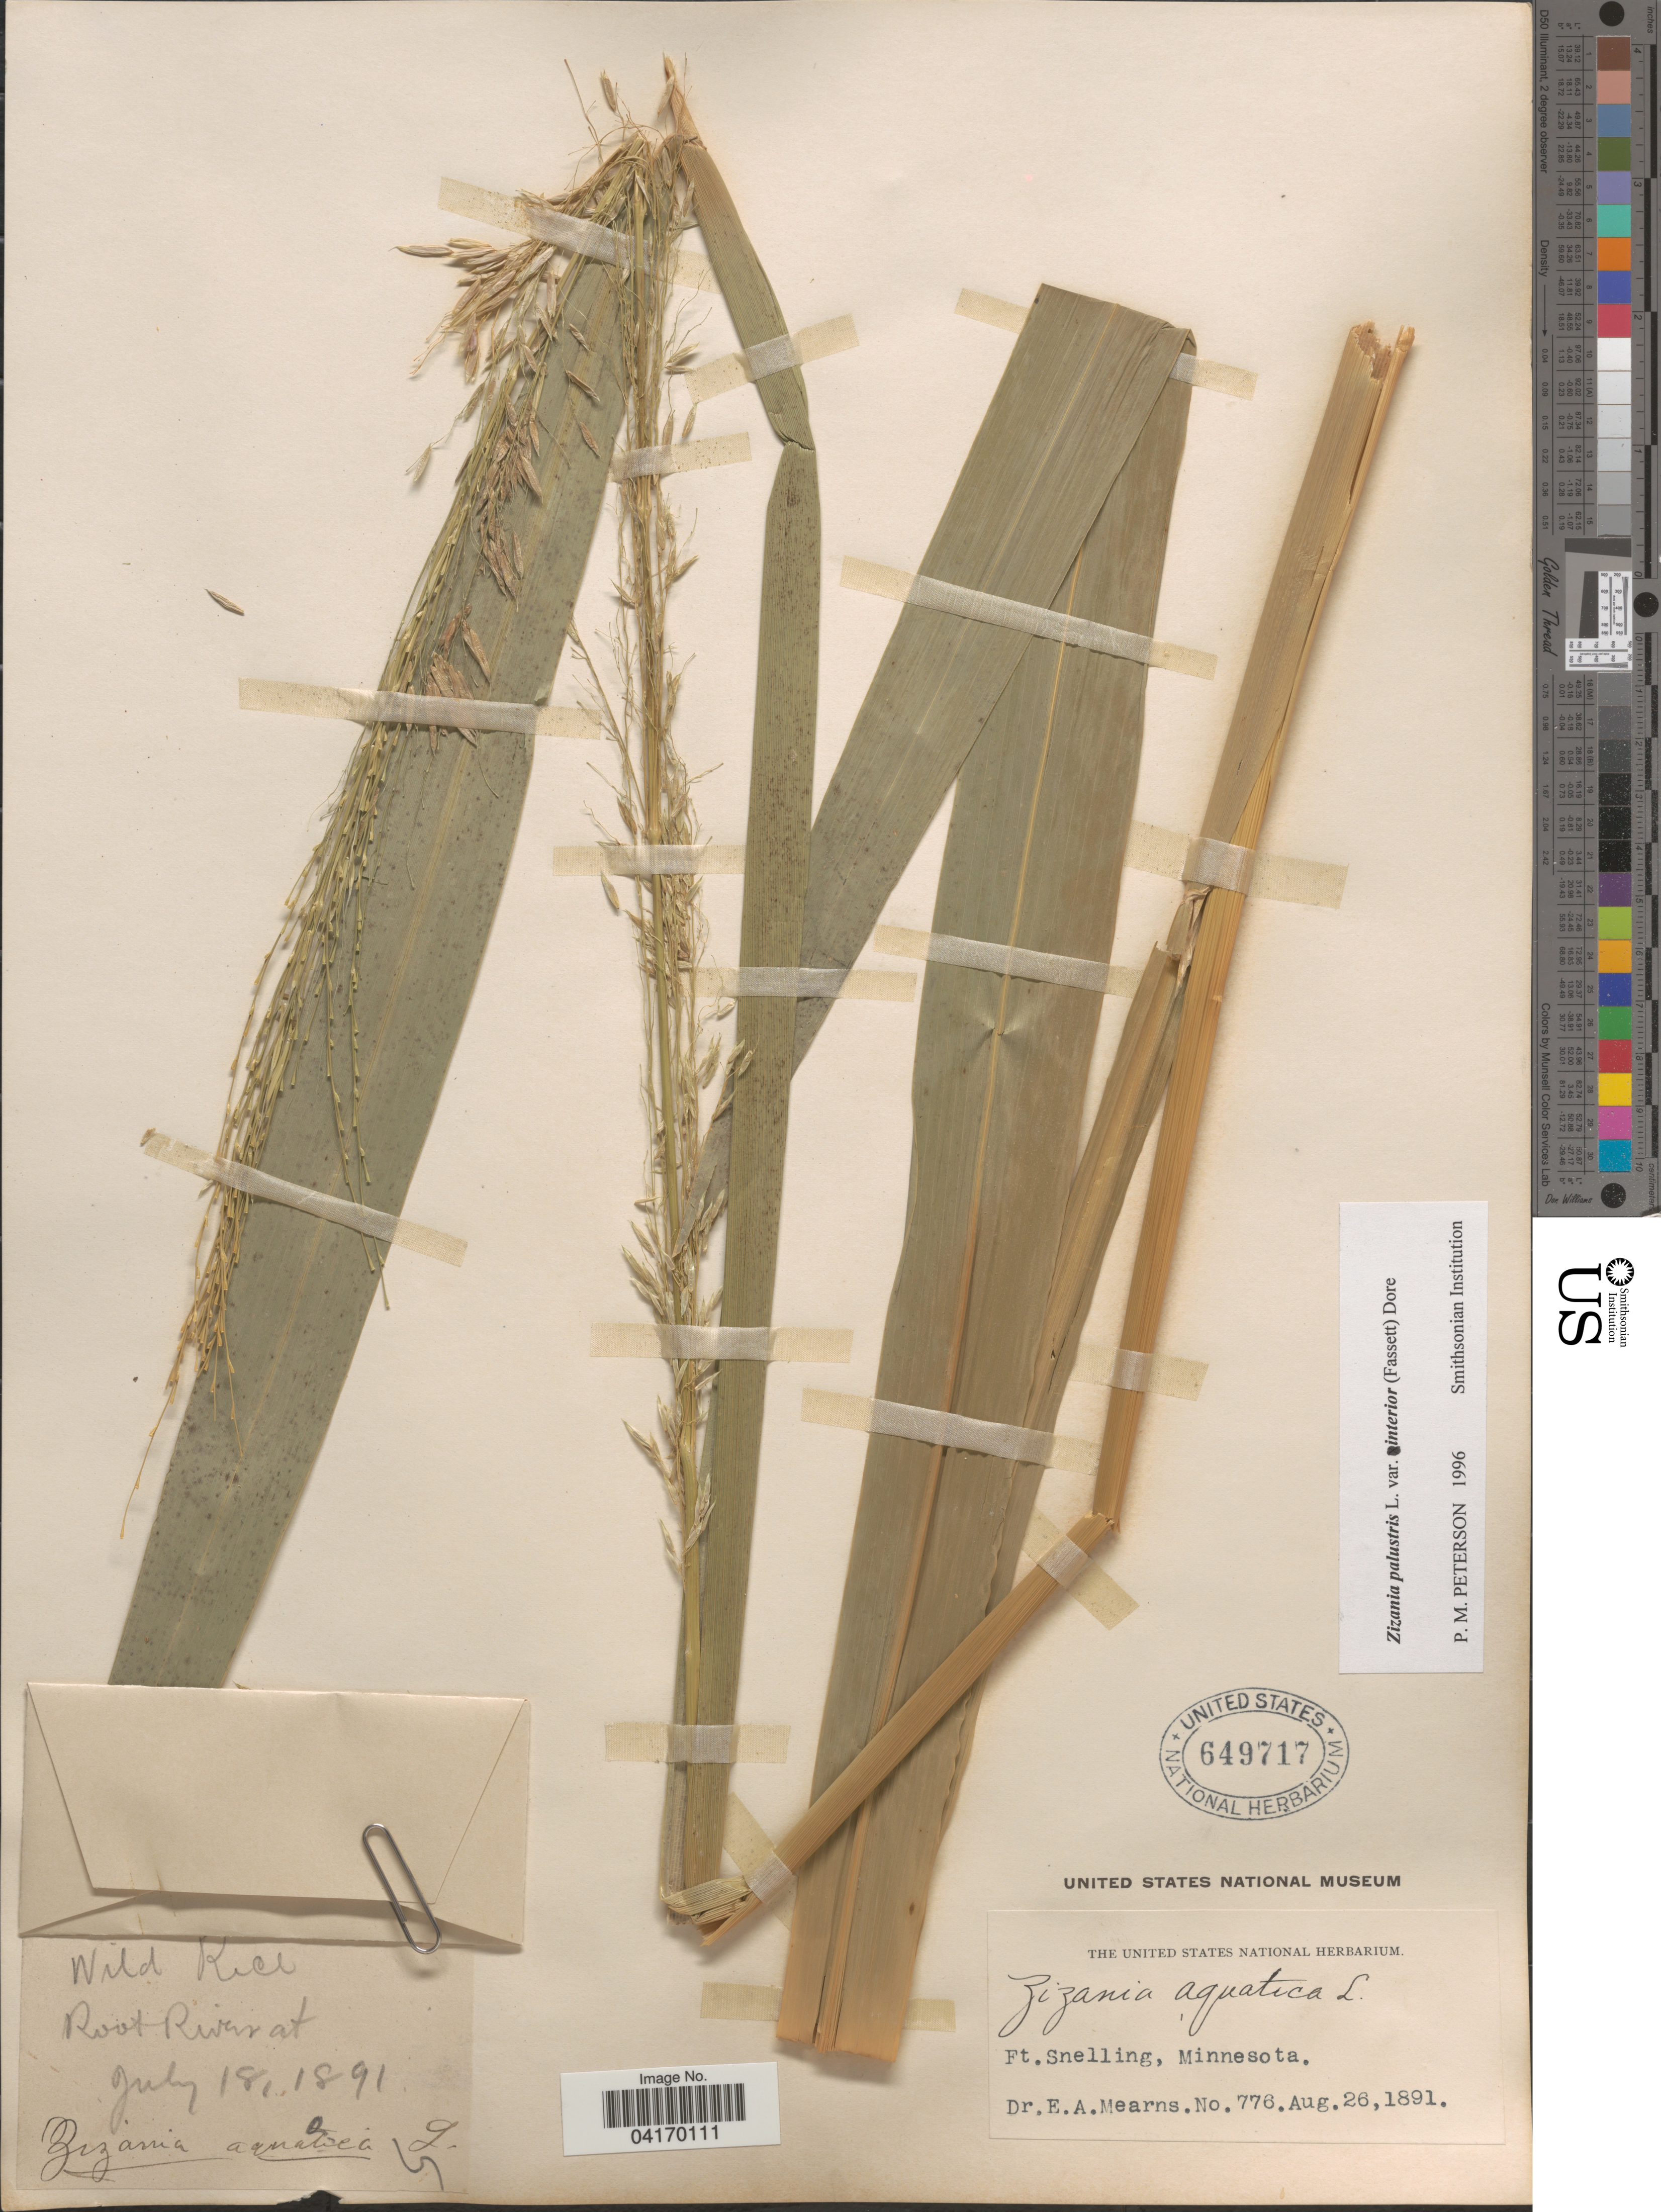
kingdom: Plantae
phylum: Tracheophyta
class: Liliopsida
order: Poales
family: Poaceae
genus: Zizania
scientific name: Zizania aquatica var. interior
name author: Fassett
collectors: E. A. Mearns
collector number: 776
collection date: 1891-08-28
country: United States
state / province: Minnesota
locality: Ft. Snelling.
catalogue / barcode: US 649717